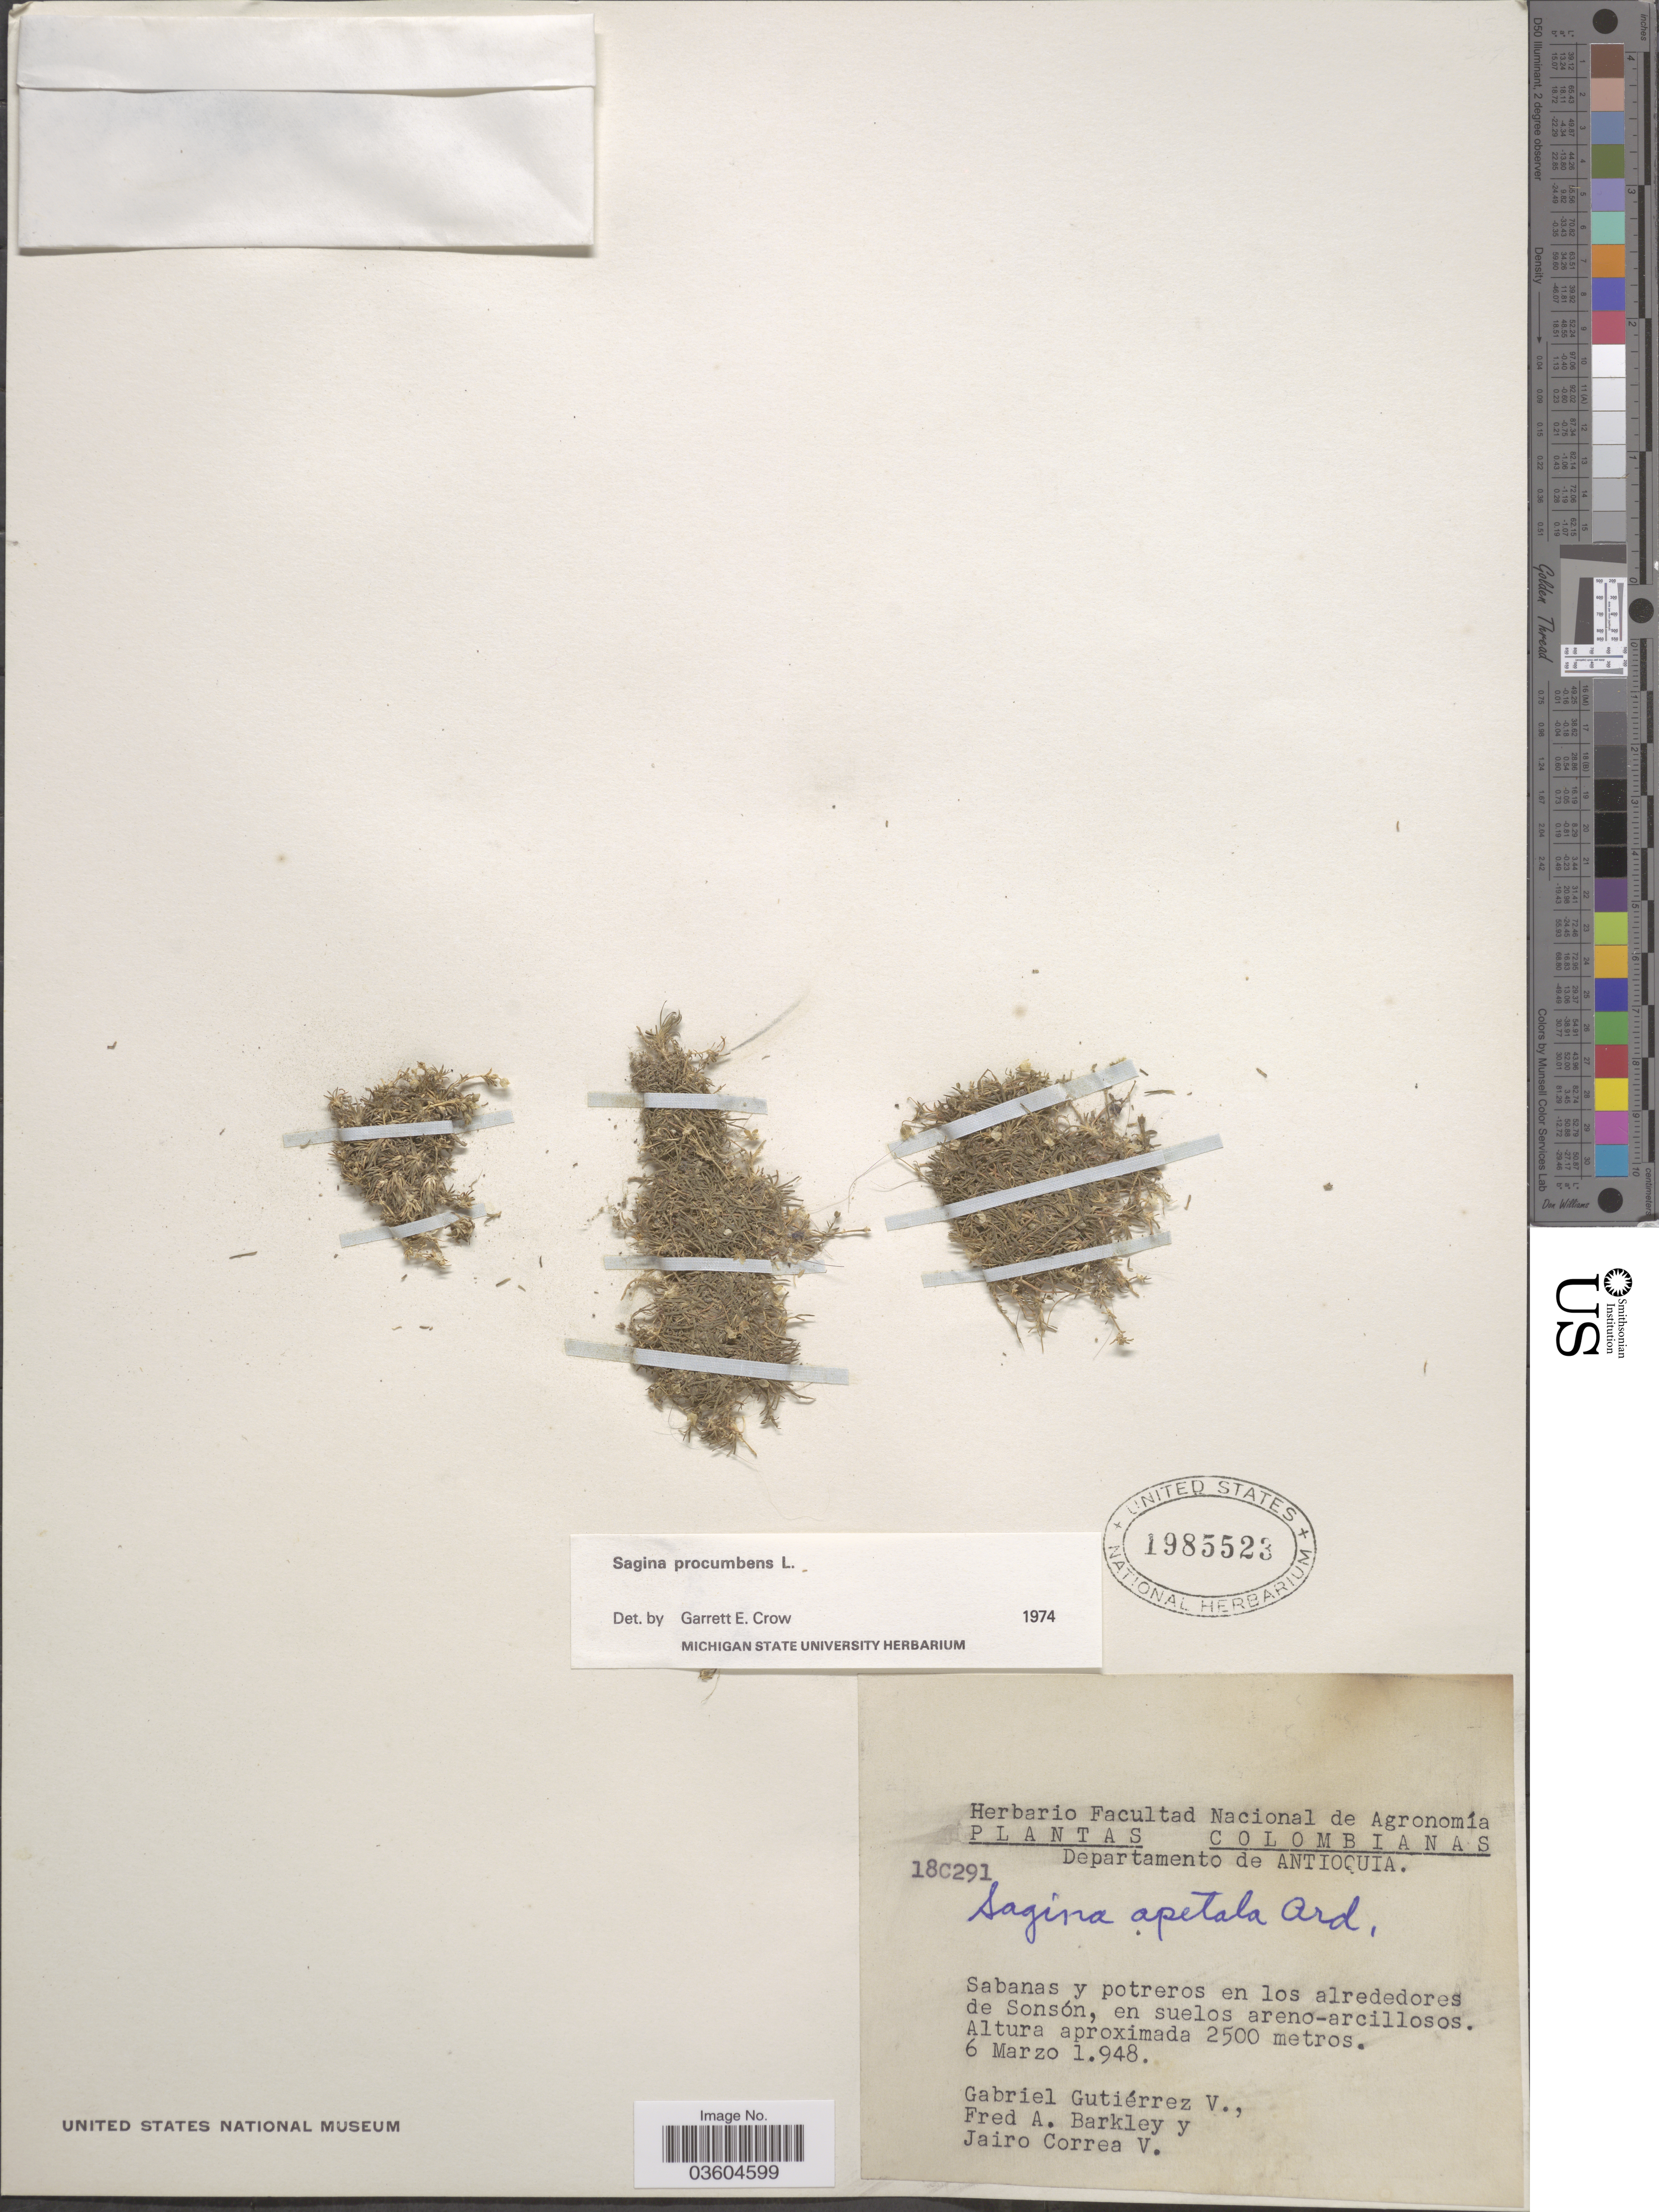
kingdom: Plantae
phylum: Tracheophyta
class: Magnoliopsida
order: Caryophyllales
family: Caryophyllaceae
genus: Sagina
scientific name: Sagina procumbens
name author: L.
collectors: G. Gutiérrez V., F. A. Barkley & J. Correa V.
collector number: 18C291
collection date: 1948-03-06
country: Colombia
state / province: Antioquia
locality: Departamento de Antioquia. Sabanas y potreros en los alrededores de Sonsón.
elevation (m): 2500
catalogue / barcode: US 1985523